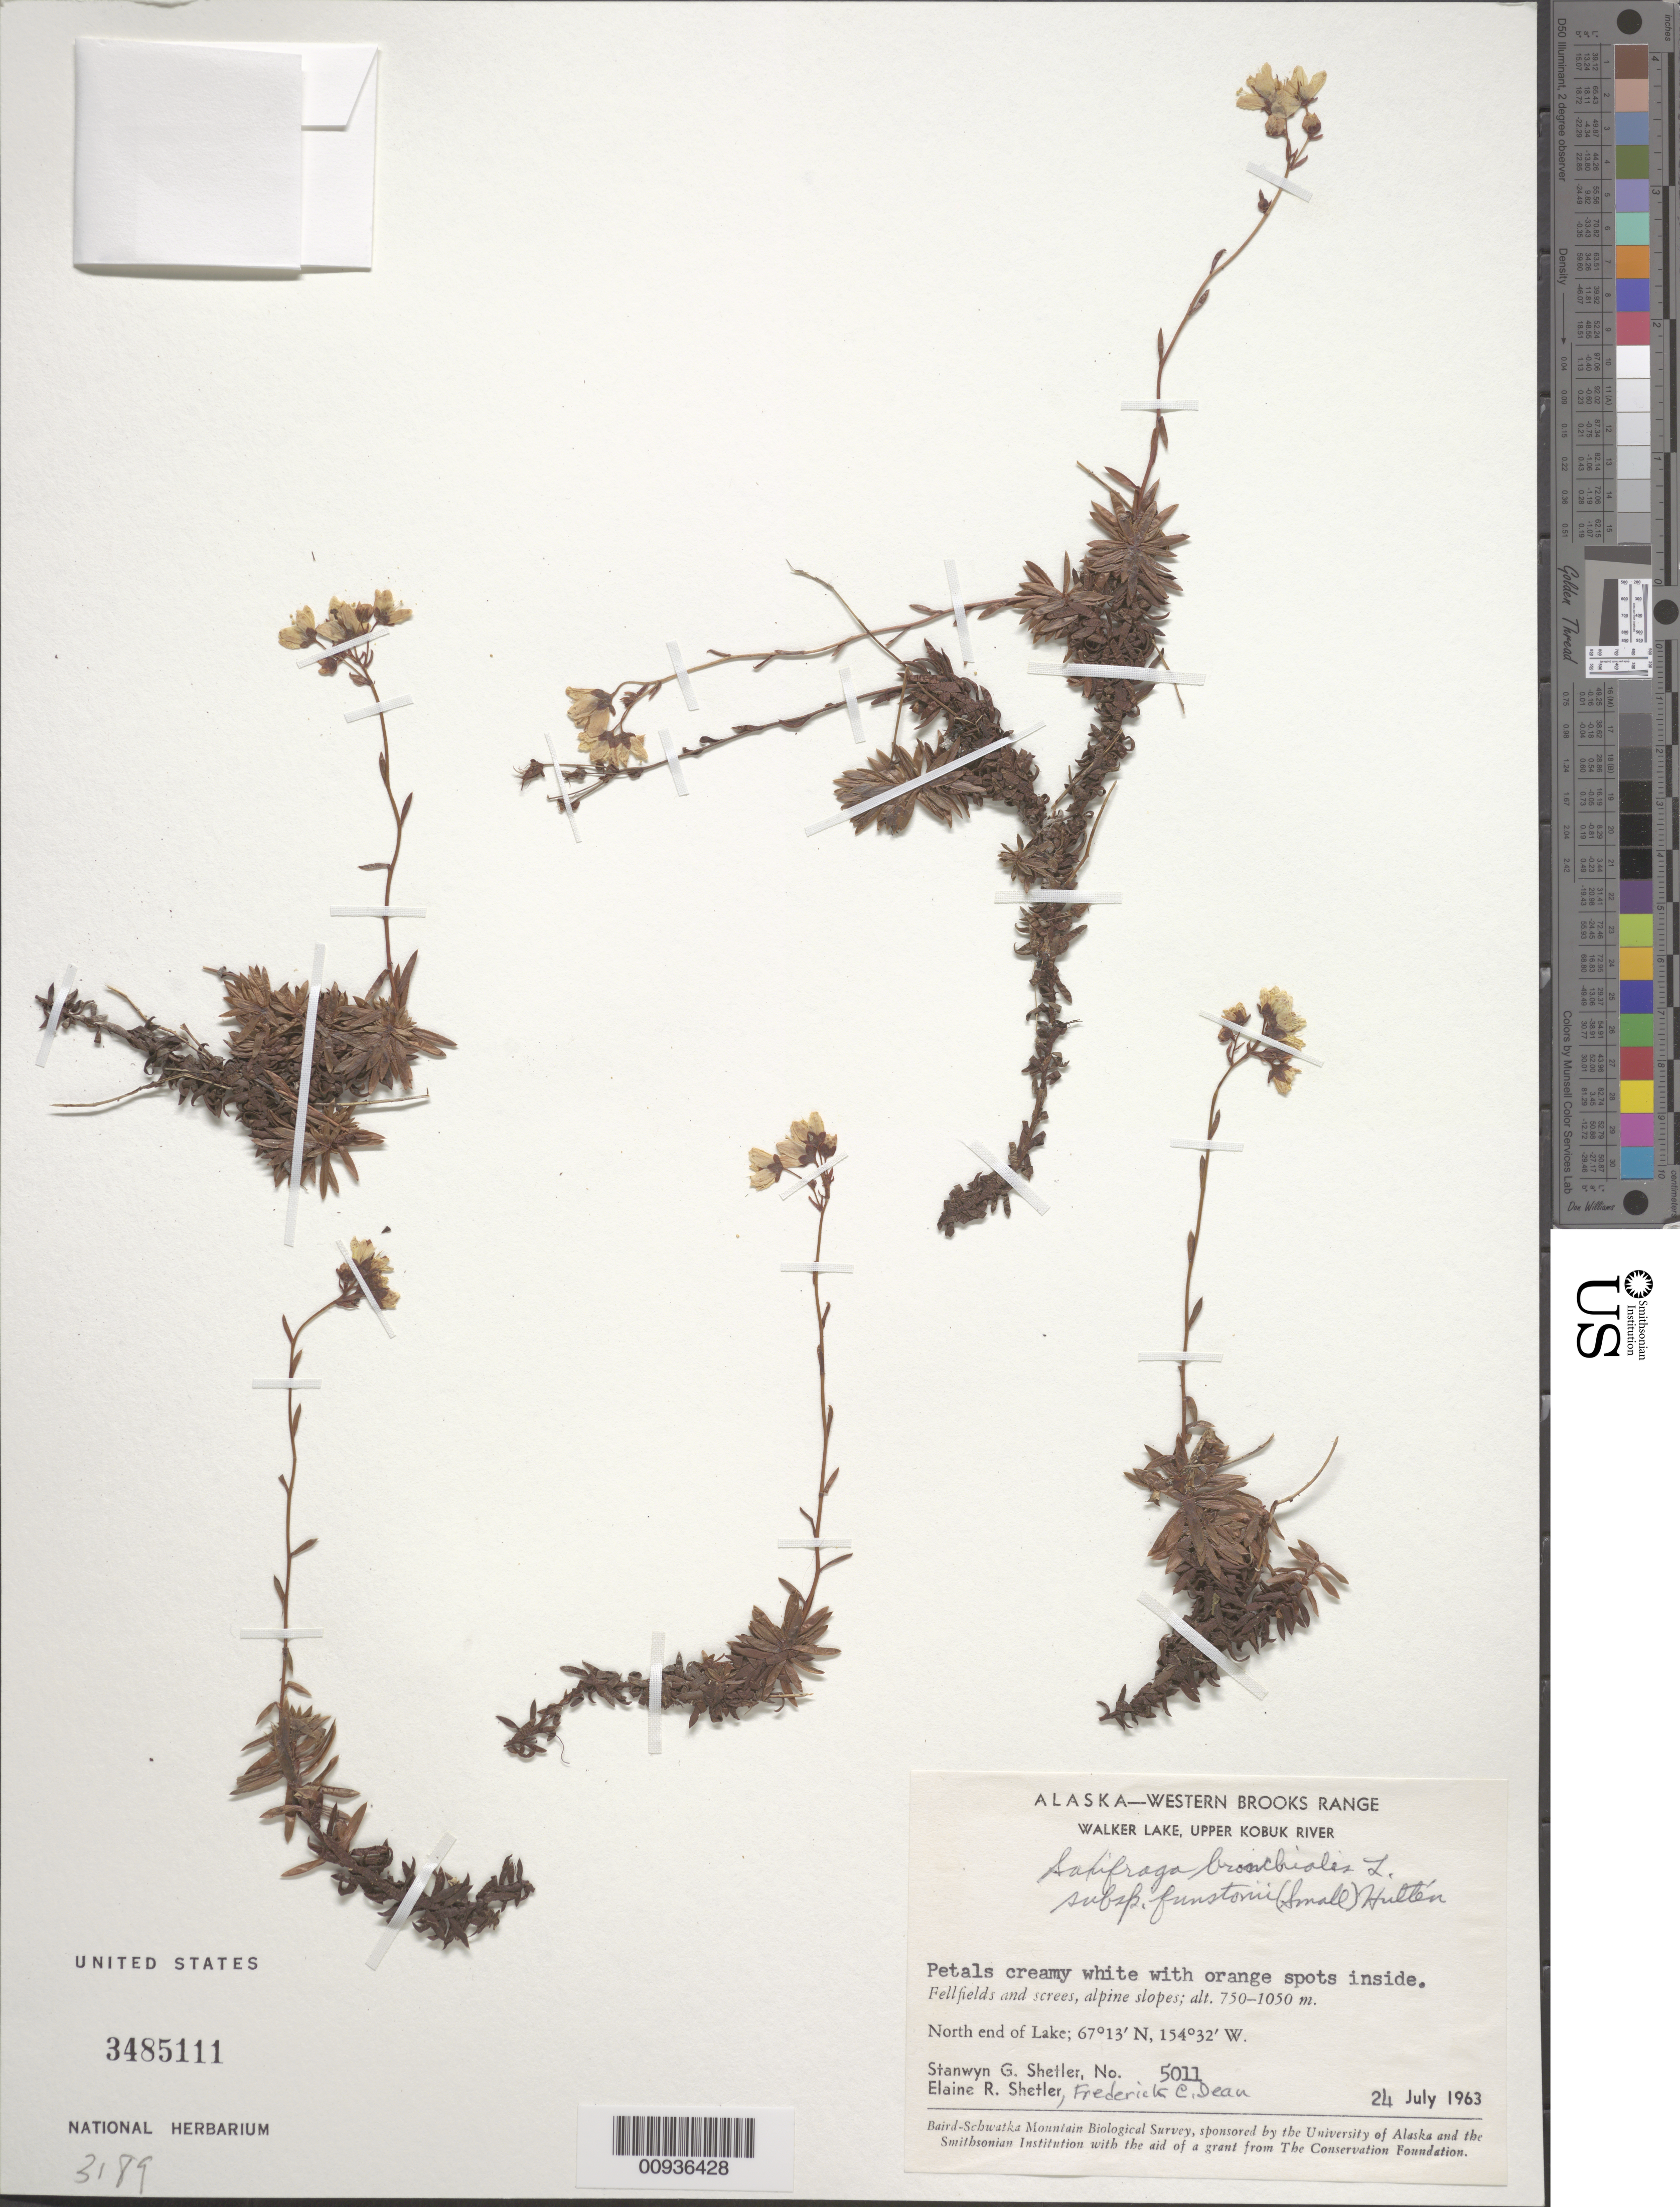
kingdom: Plantae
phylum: Tracheophyta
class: Magnoliopsida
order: Saxifragales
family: Saxifragaceae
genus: Saxifraga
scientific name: Saxifraga bronchialis subsp. funstonii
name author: (Small) Hultén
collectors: S. Shetler, E. R. Shetler & F. C. Dean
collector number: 5011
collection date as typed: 24 Jul 1963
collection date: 1963-07-24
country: United States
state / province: Alaska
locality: North end of Walker Lake. Western Brooks Range, Upper Kobuk River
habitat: Fellfields and screes, alpine slopes.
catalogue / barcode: US 3485111